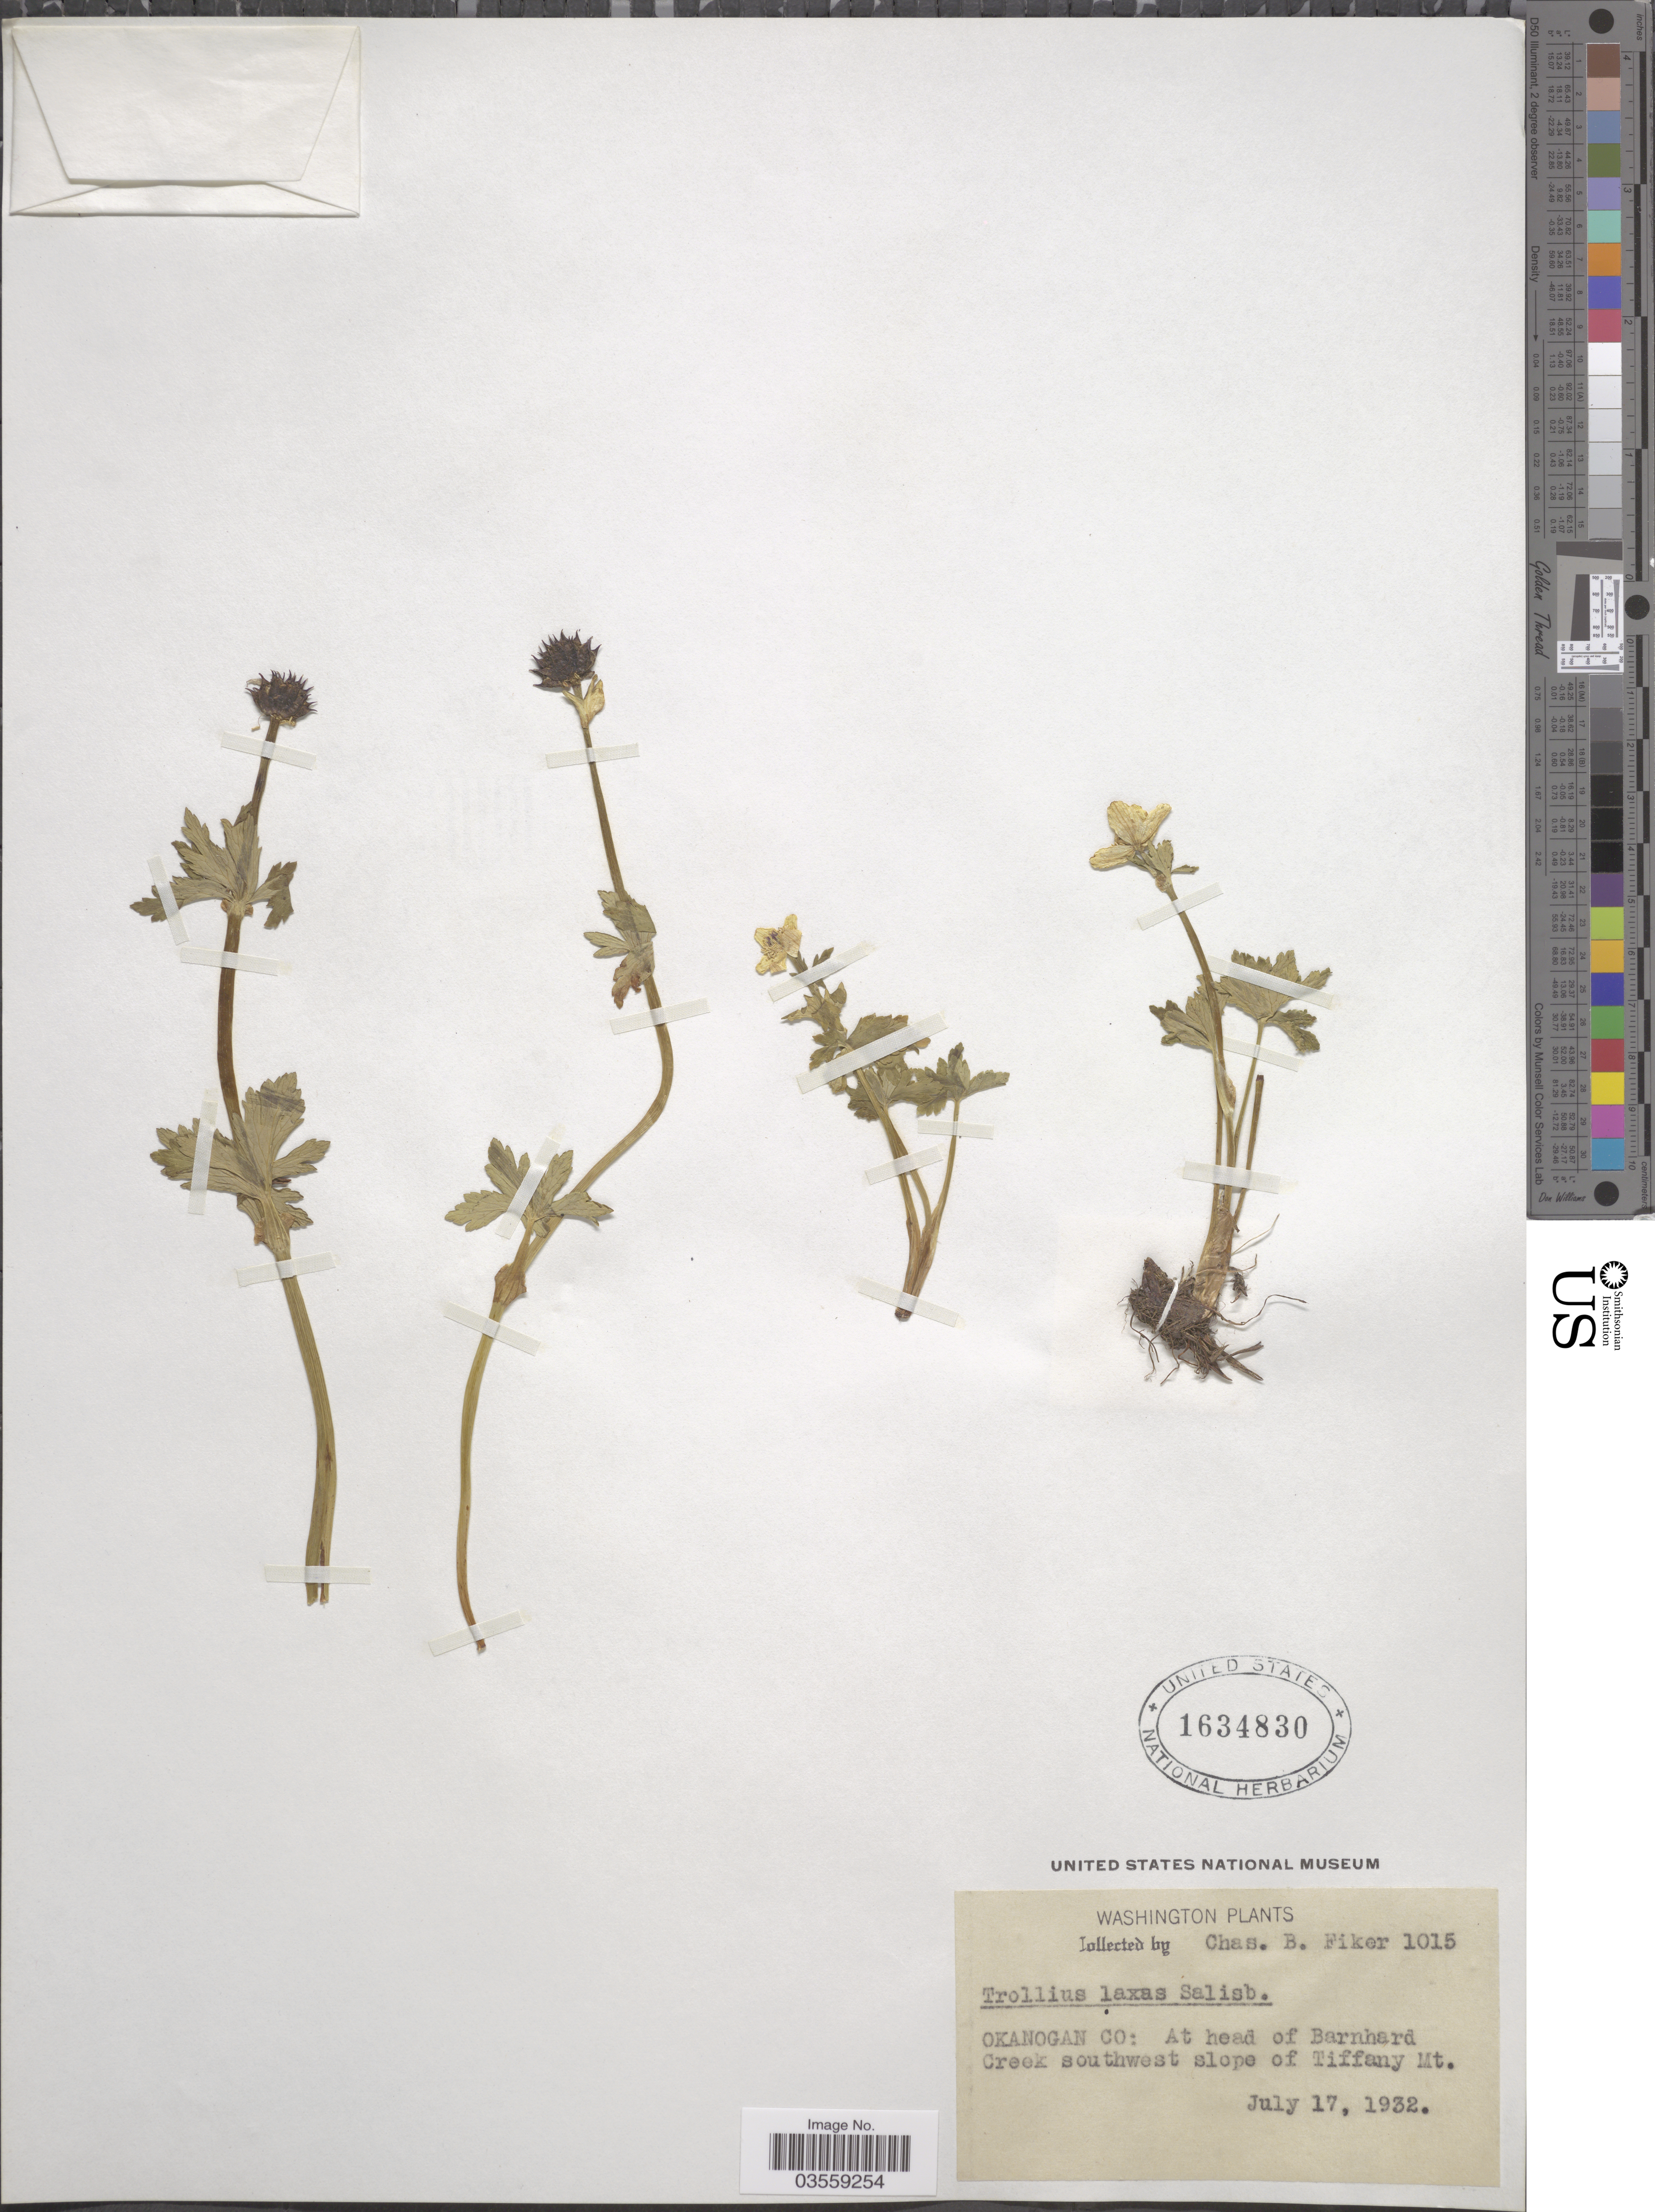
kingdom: Plantae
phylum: Tracheophyta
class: Magnoliopsida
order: Ranunculales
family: Ranunculaceae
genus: Trollius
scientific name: Trollius laxus var. albiflorus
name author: A. Gray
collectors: C. Fiker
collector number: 1015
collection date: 1932-07-17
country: United States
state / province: Washington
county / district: Okanogan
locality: Okanogan Co: At head of Barnhard Creek southwest slope of Tiffany Mt.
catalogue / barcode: US 1634830